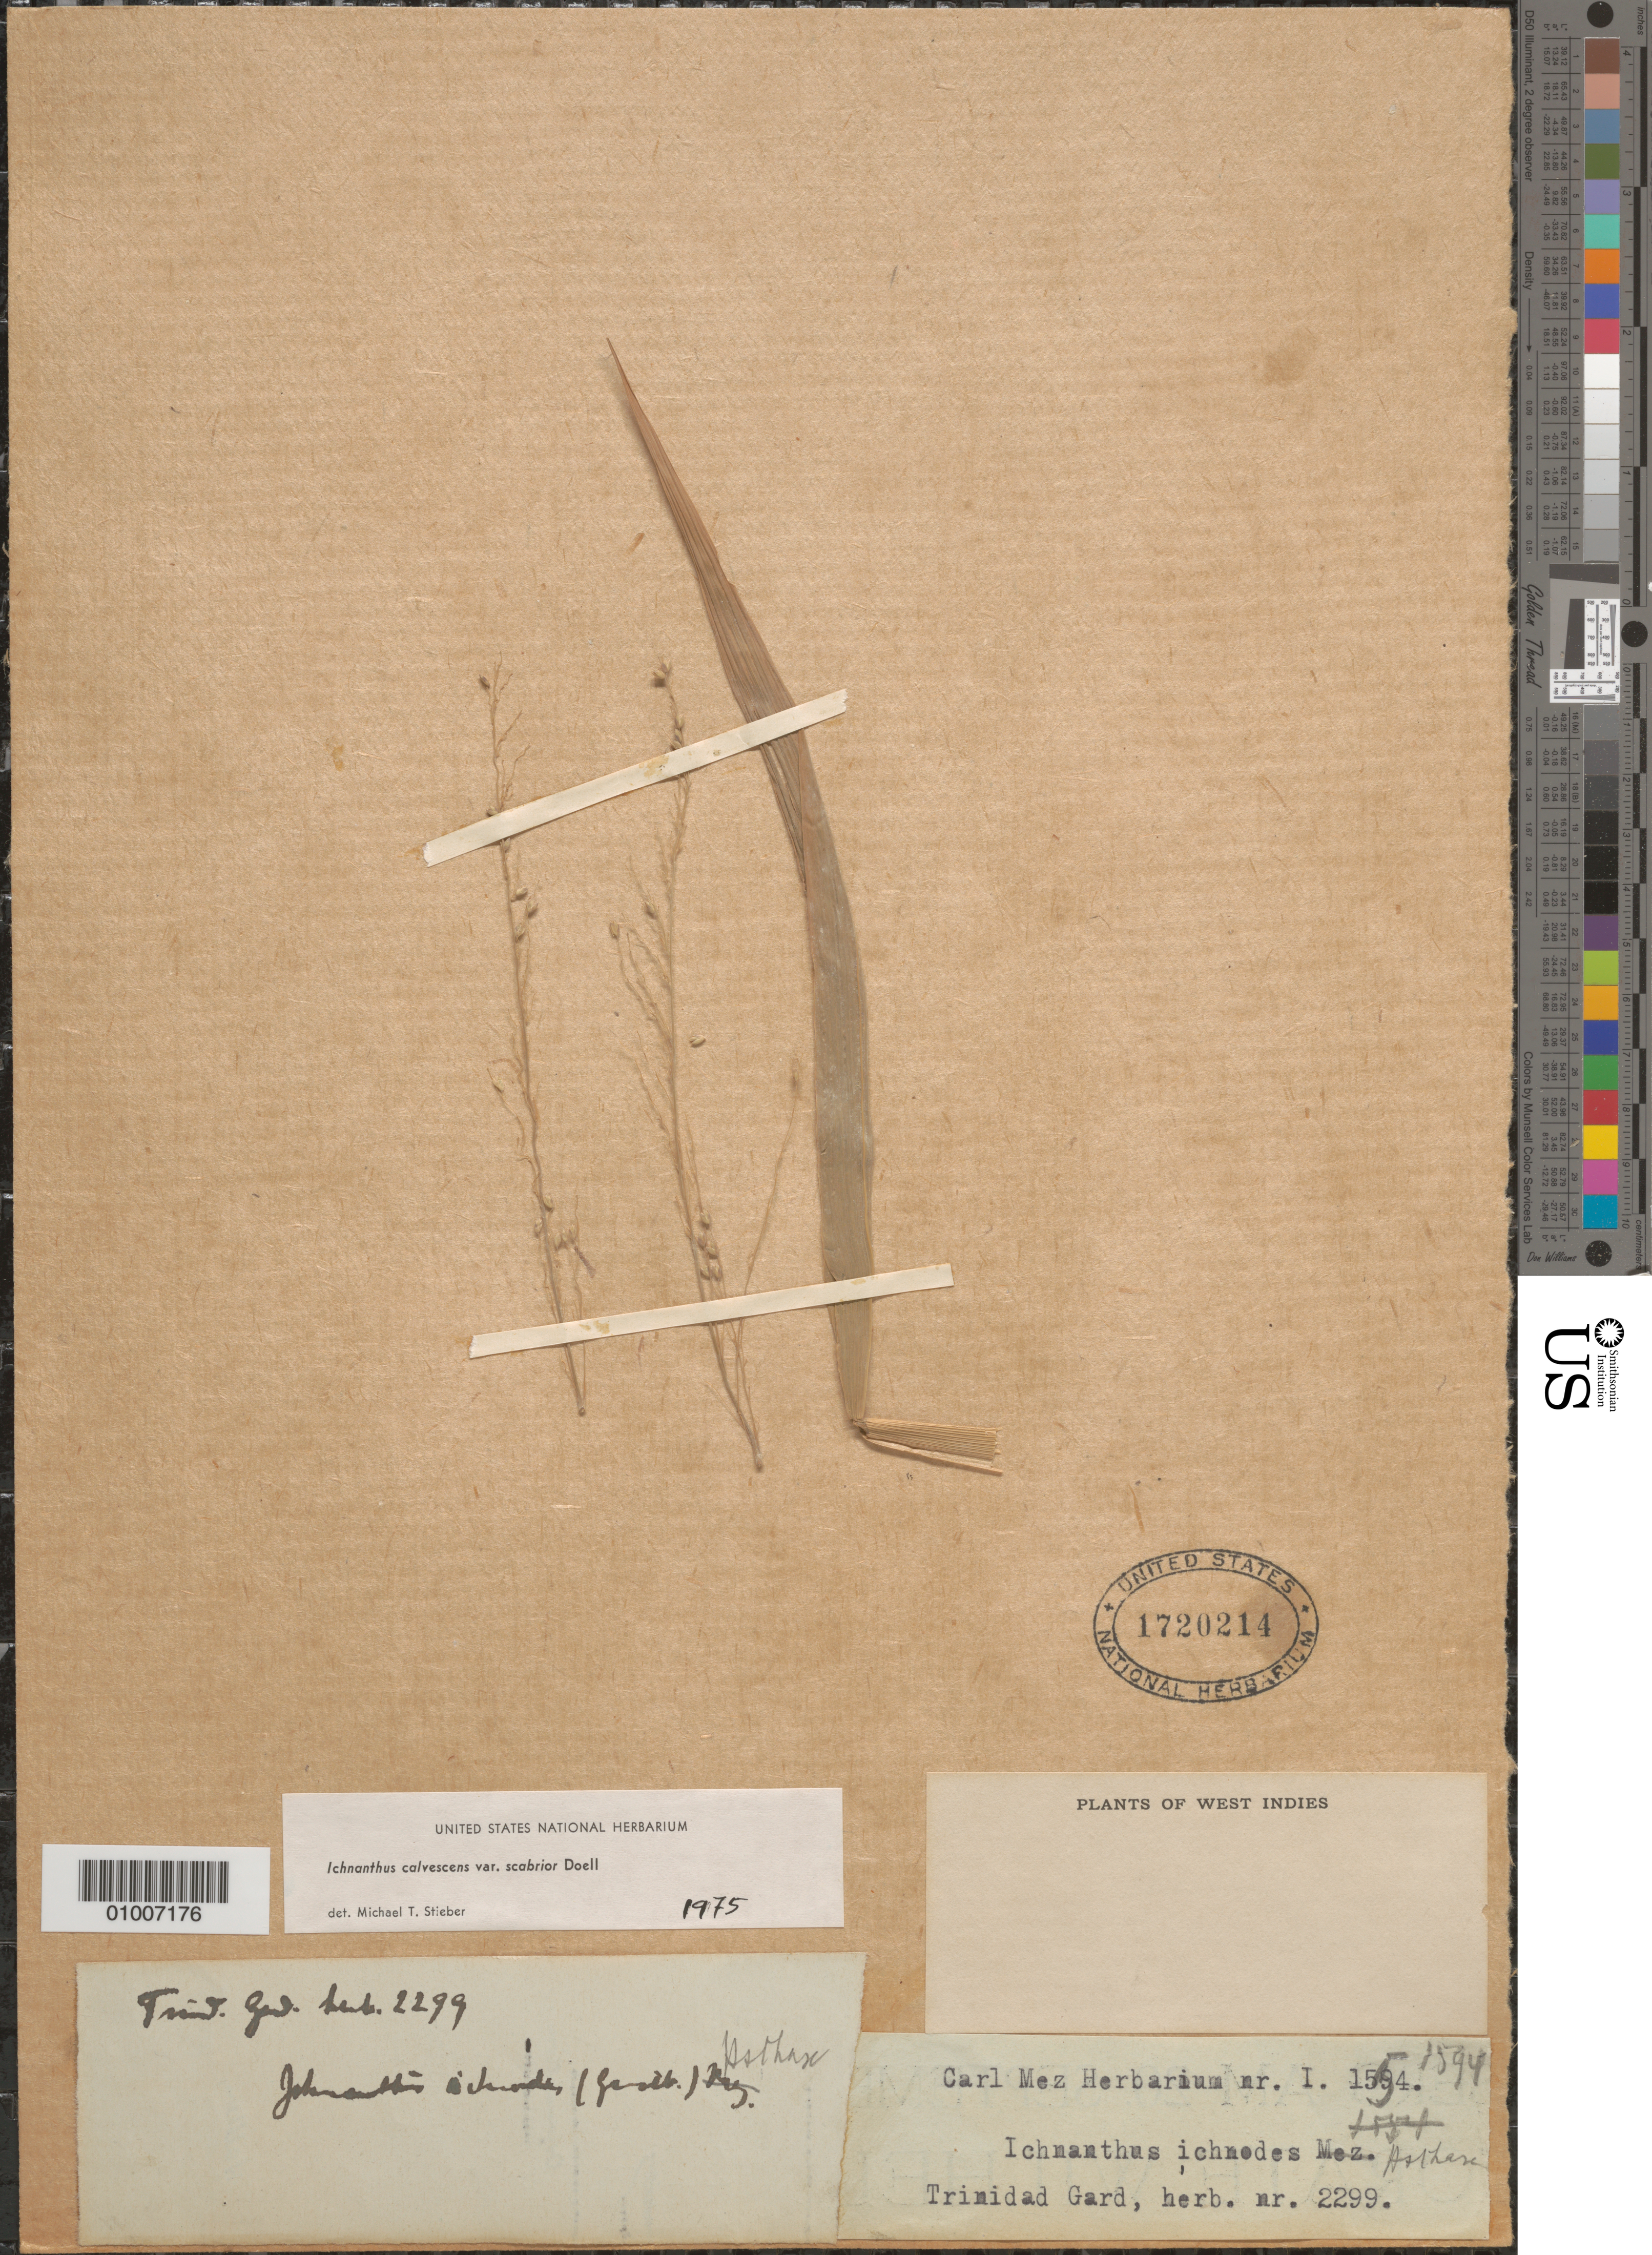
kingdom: Plantae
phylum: Tracheophyta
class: Liliopsida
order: Poales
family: Poaceae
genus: Ichnanthus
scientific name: Ichnanthus calvescens var. scabrior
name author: Döll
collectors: C. C. Mez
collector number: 1594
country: Trinidad and Tobago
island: Trinidad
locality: Trinidad Garden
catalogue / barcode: US 1720214